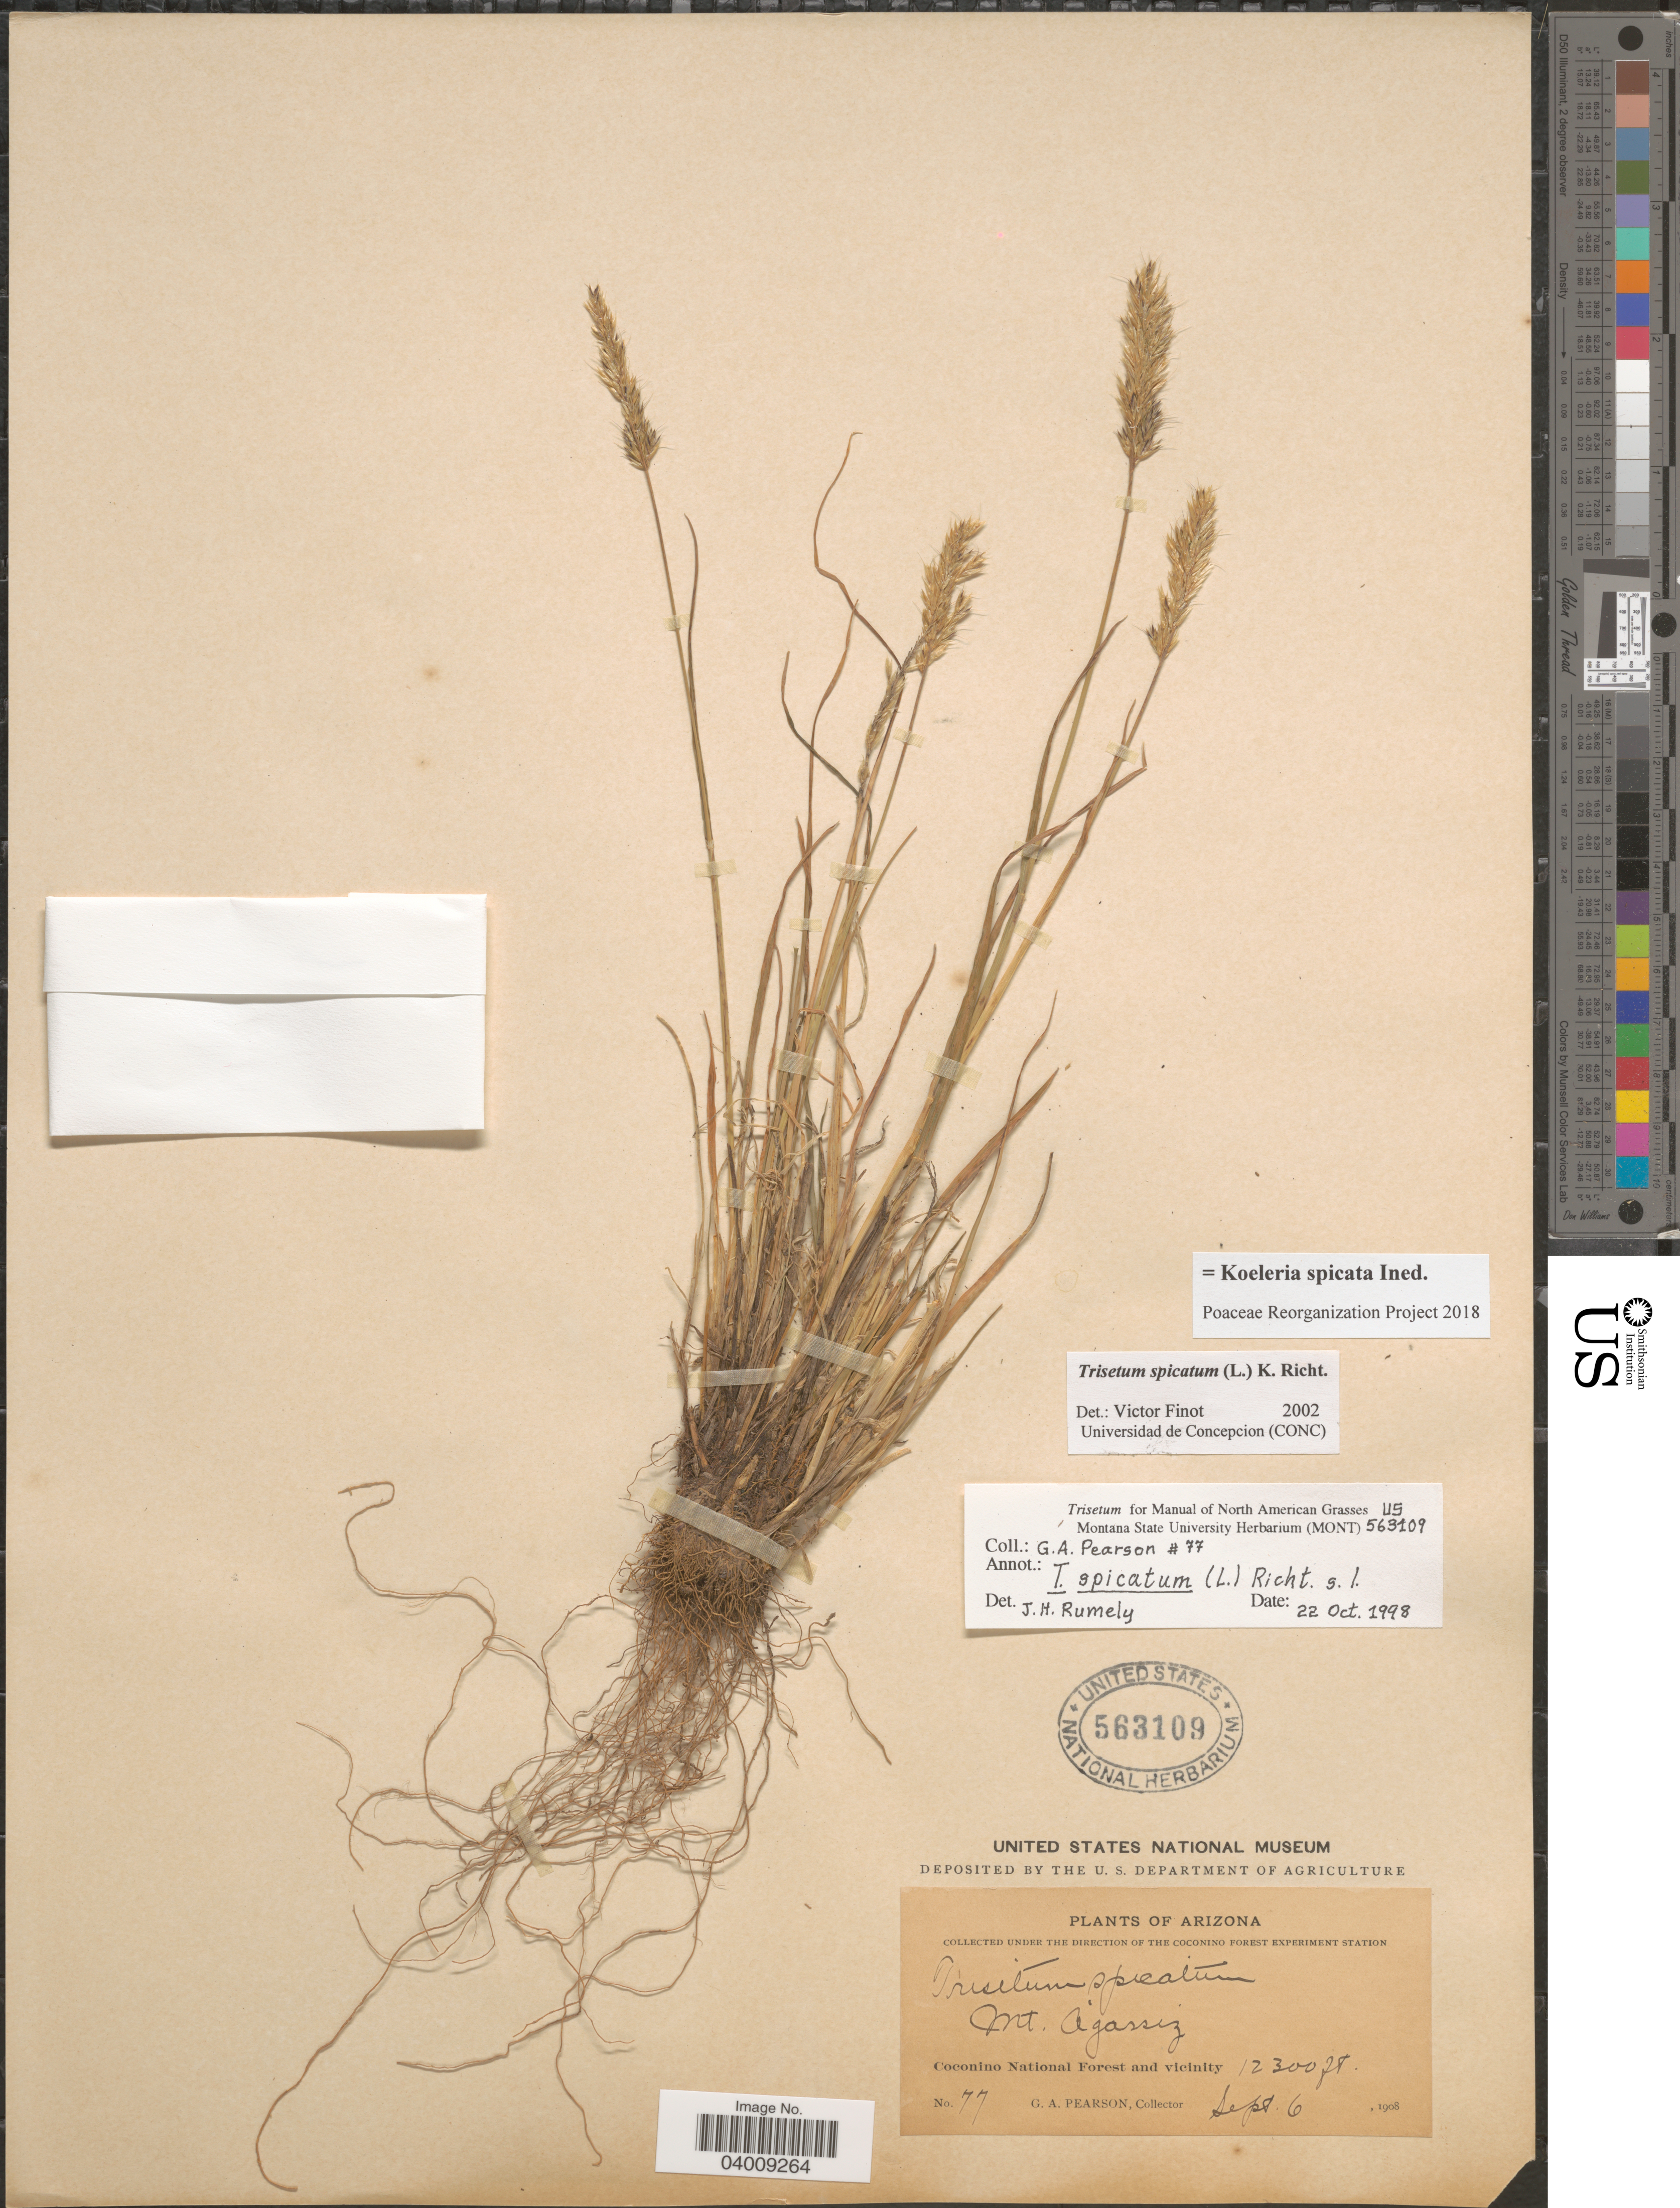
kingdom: Plantae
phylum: Tracheophyta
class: Liliopsida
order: Poales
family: Poaceae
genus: Koeleria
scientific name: Koeleria spicata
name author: (L.) Barberá et al.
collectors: G. Pearson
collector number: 77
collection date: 1908-09-06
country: United States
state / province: Arizona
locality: Mt. Agassiz. Coconino National Forest and vicinity.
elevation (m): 3749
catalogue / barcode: US 563109